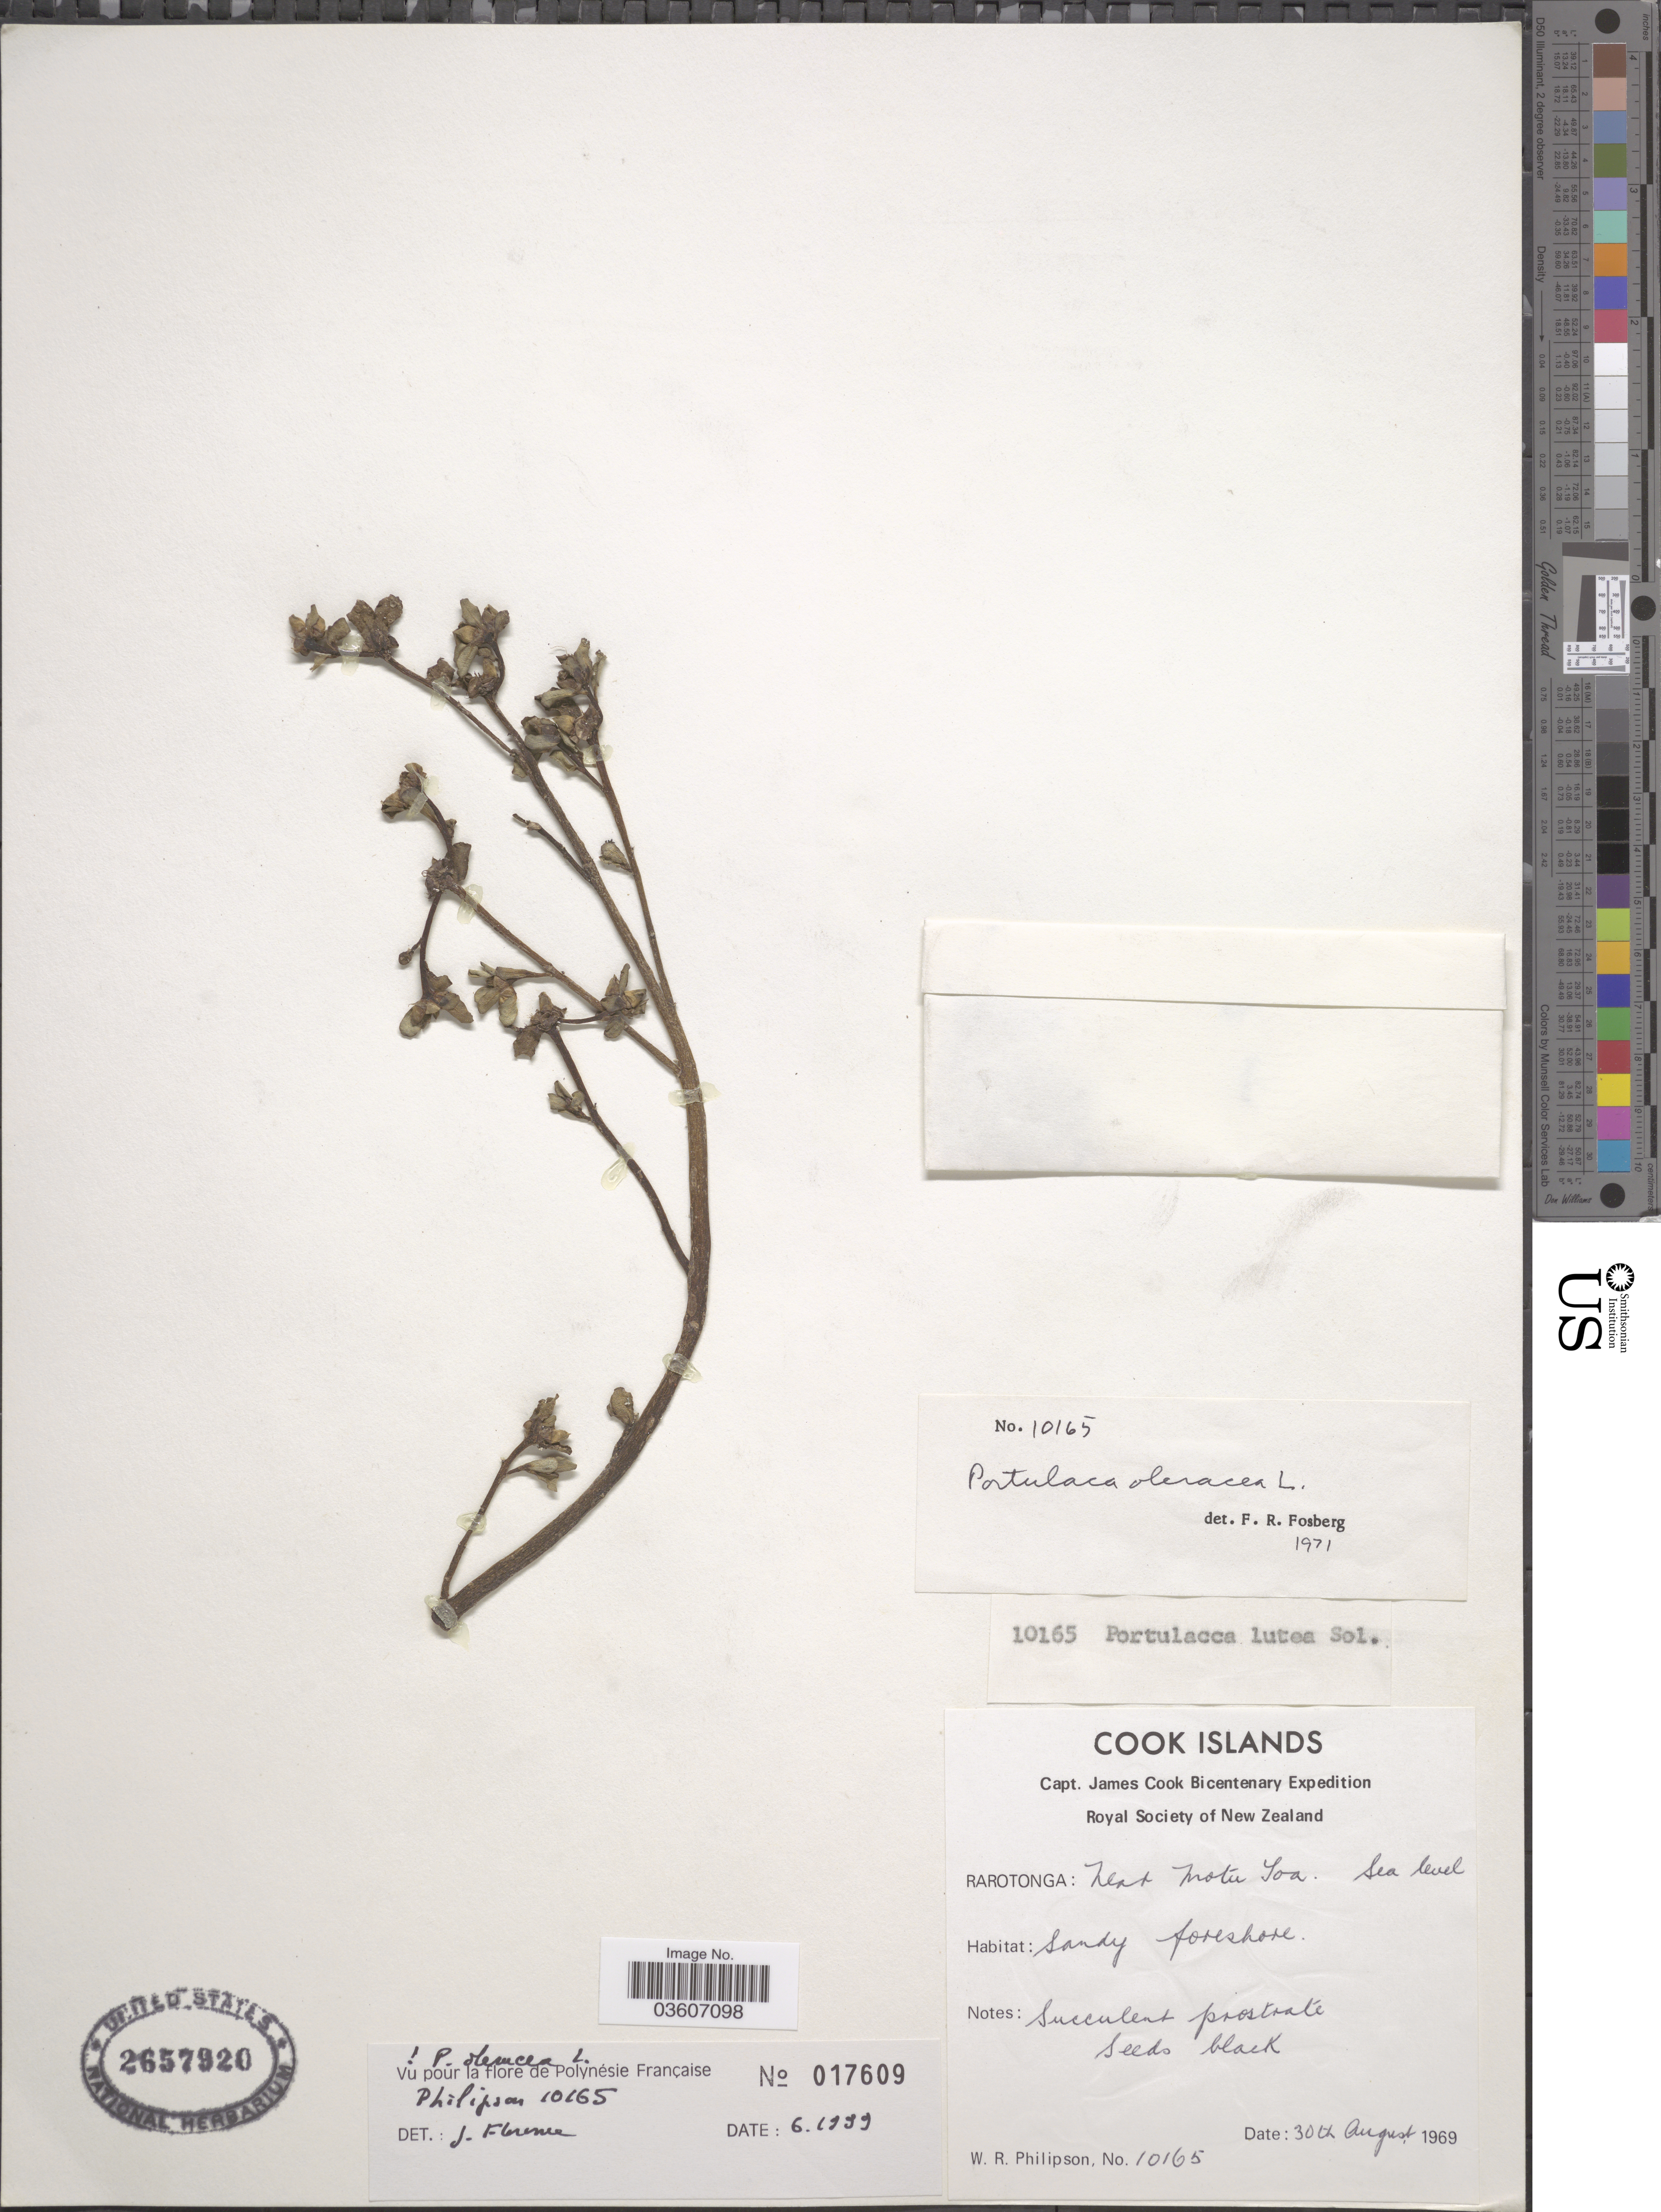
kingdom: Plantae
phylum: Tracheophyta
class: Magnoliopsida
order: Caryophyllales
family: Portulacaceae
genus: Portulaca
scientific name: Portulaca oleracea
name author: L.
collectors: W. R. Philipson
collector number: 10165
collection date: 1969-08-30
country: Cook Islands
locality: Rarotonga: near Motu Toa [interpreted].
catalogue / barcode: US 2657920